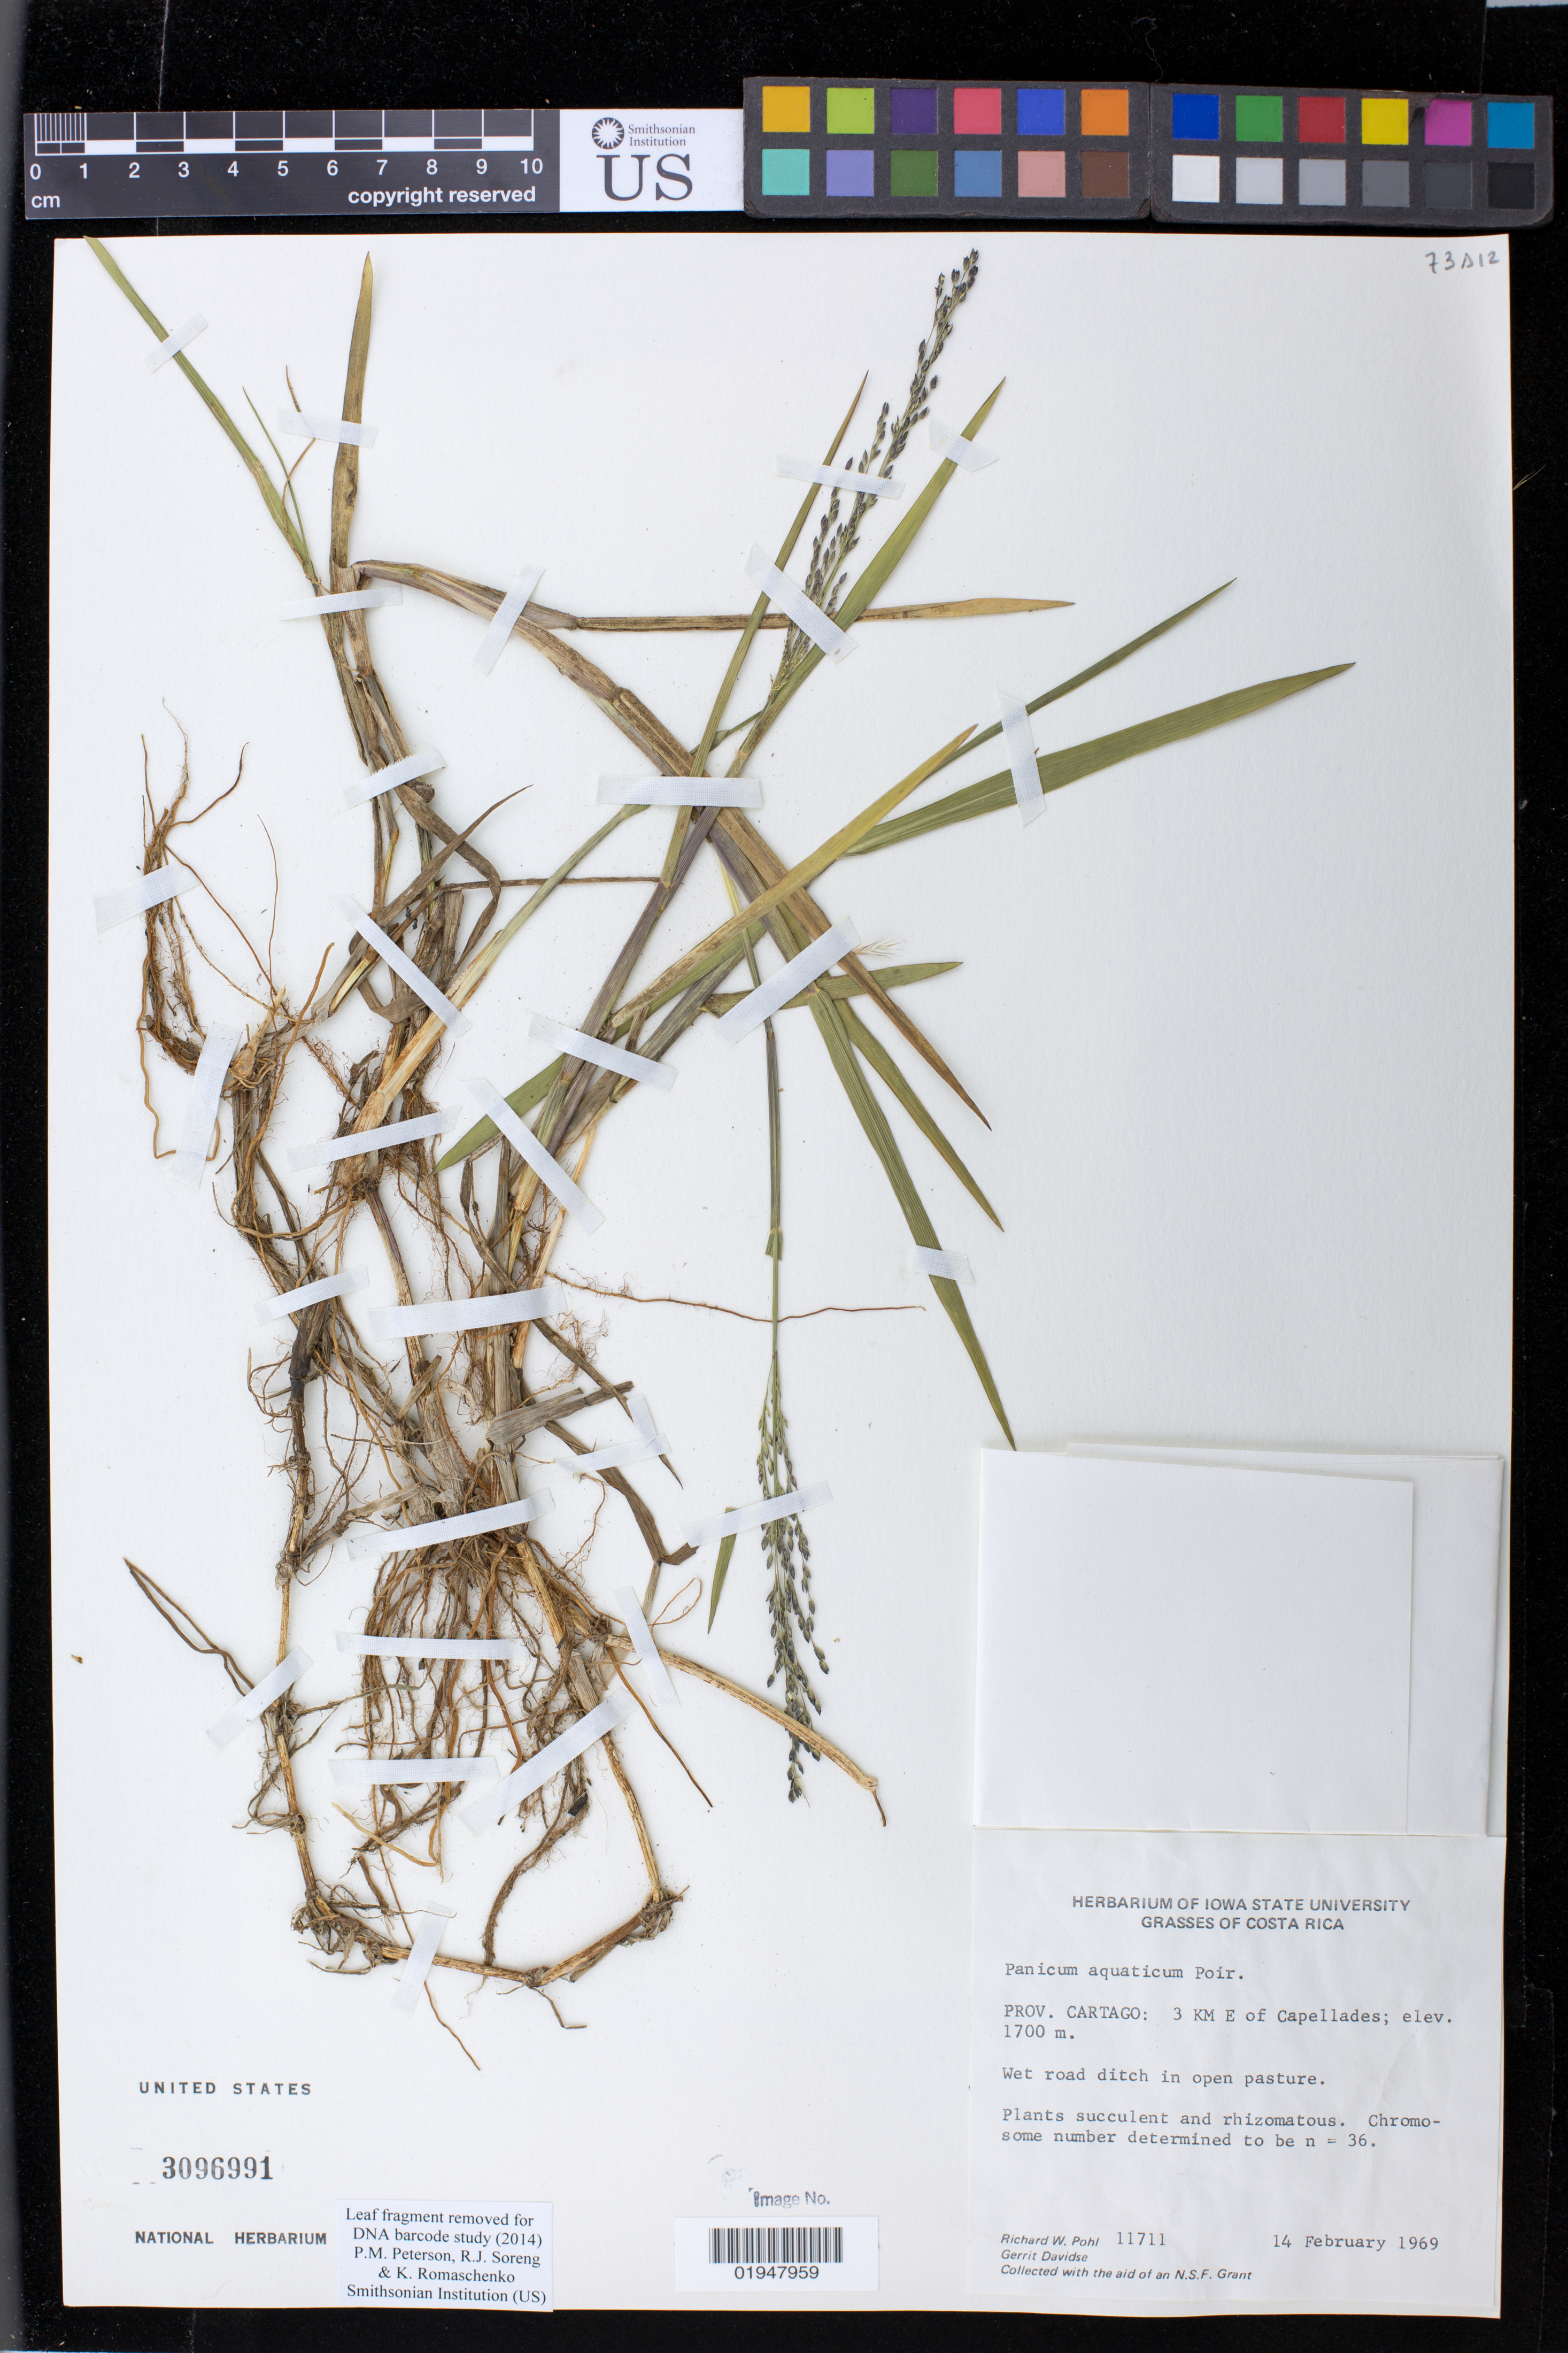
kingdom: Plantae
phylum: Tracheophyta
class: Liliopsida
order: Poales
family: Poaceae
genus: Panicum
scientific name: Panicum aquaticum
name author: Poir. in Lam.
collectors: R. W. Pohl & G. Davidse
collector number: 11711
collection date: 1969-02-14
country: Costa Rica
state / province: Cartago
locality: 3 KM E of Capellades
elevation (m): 1700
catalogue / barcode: US 3096991